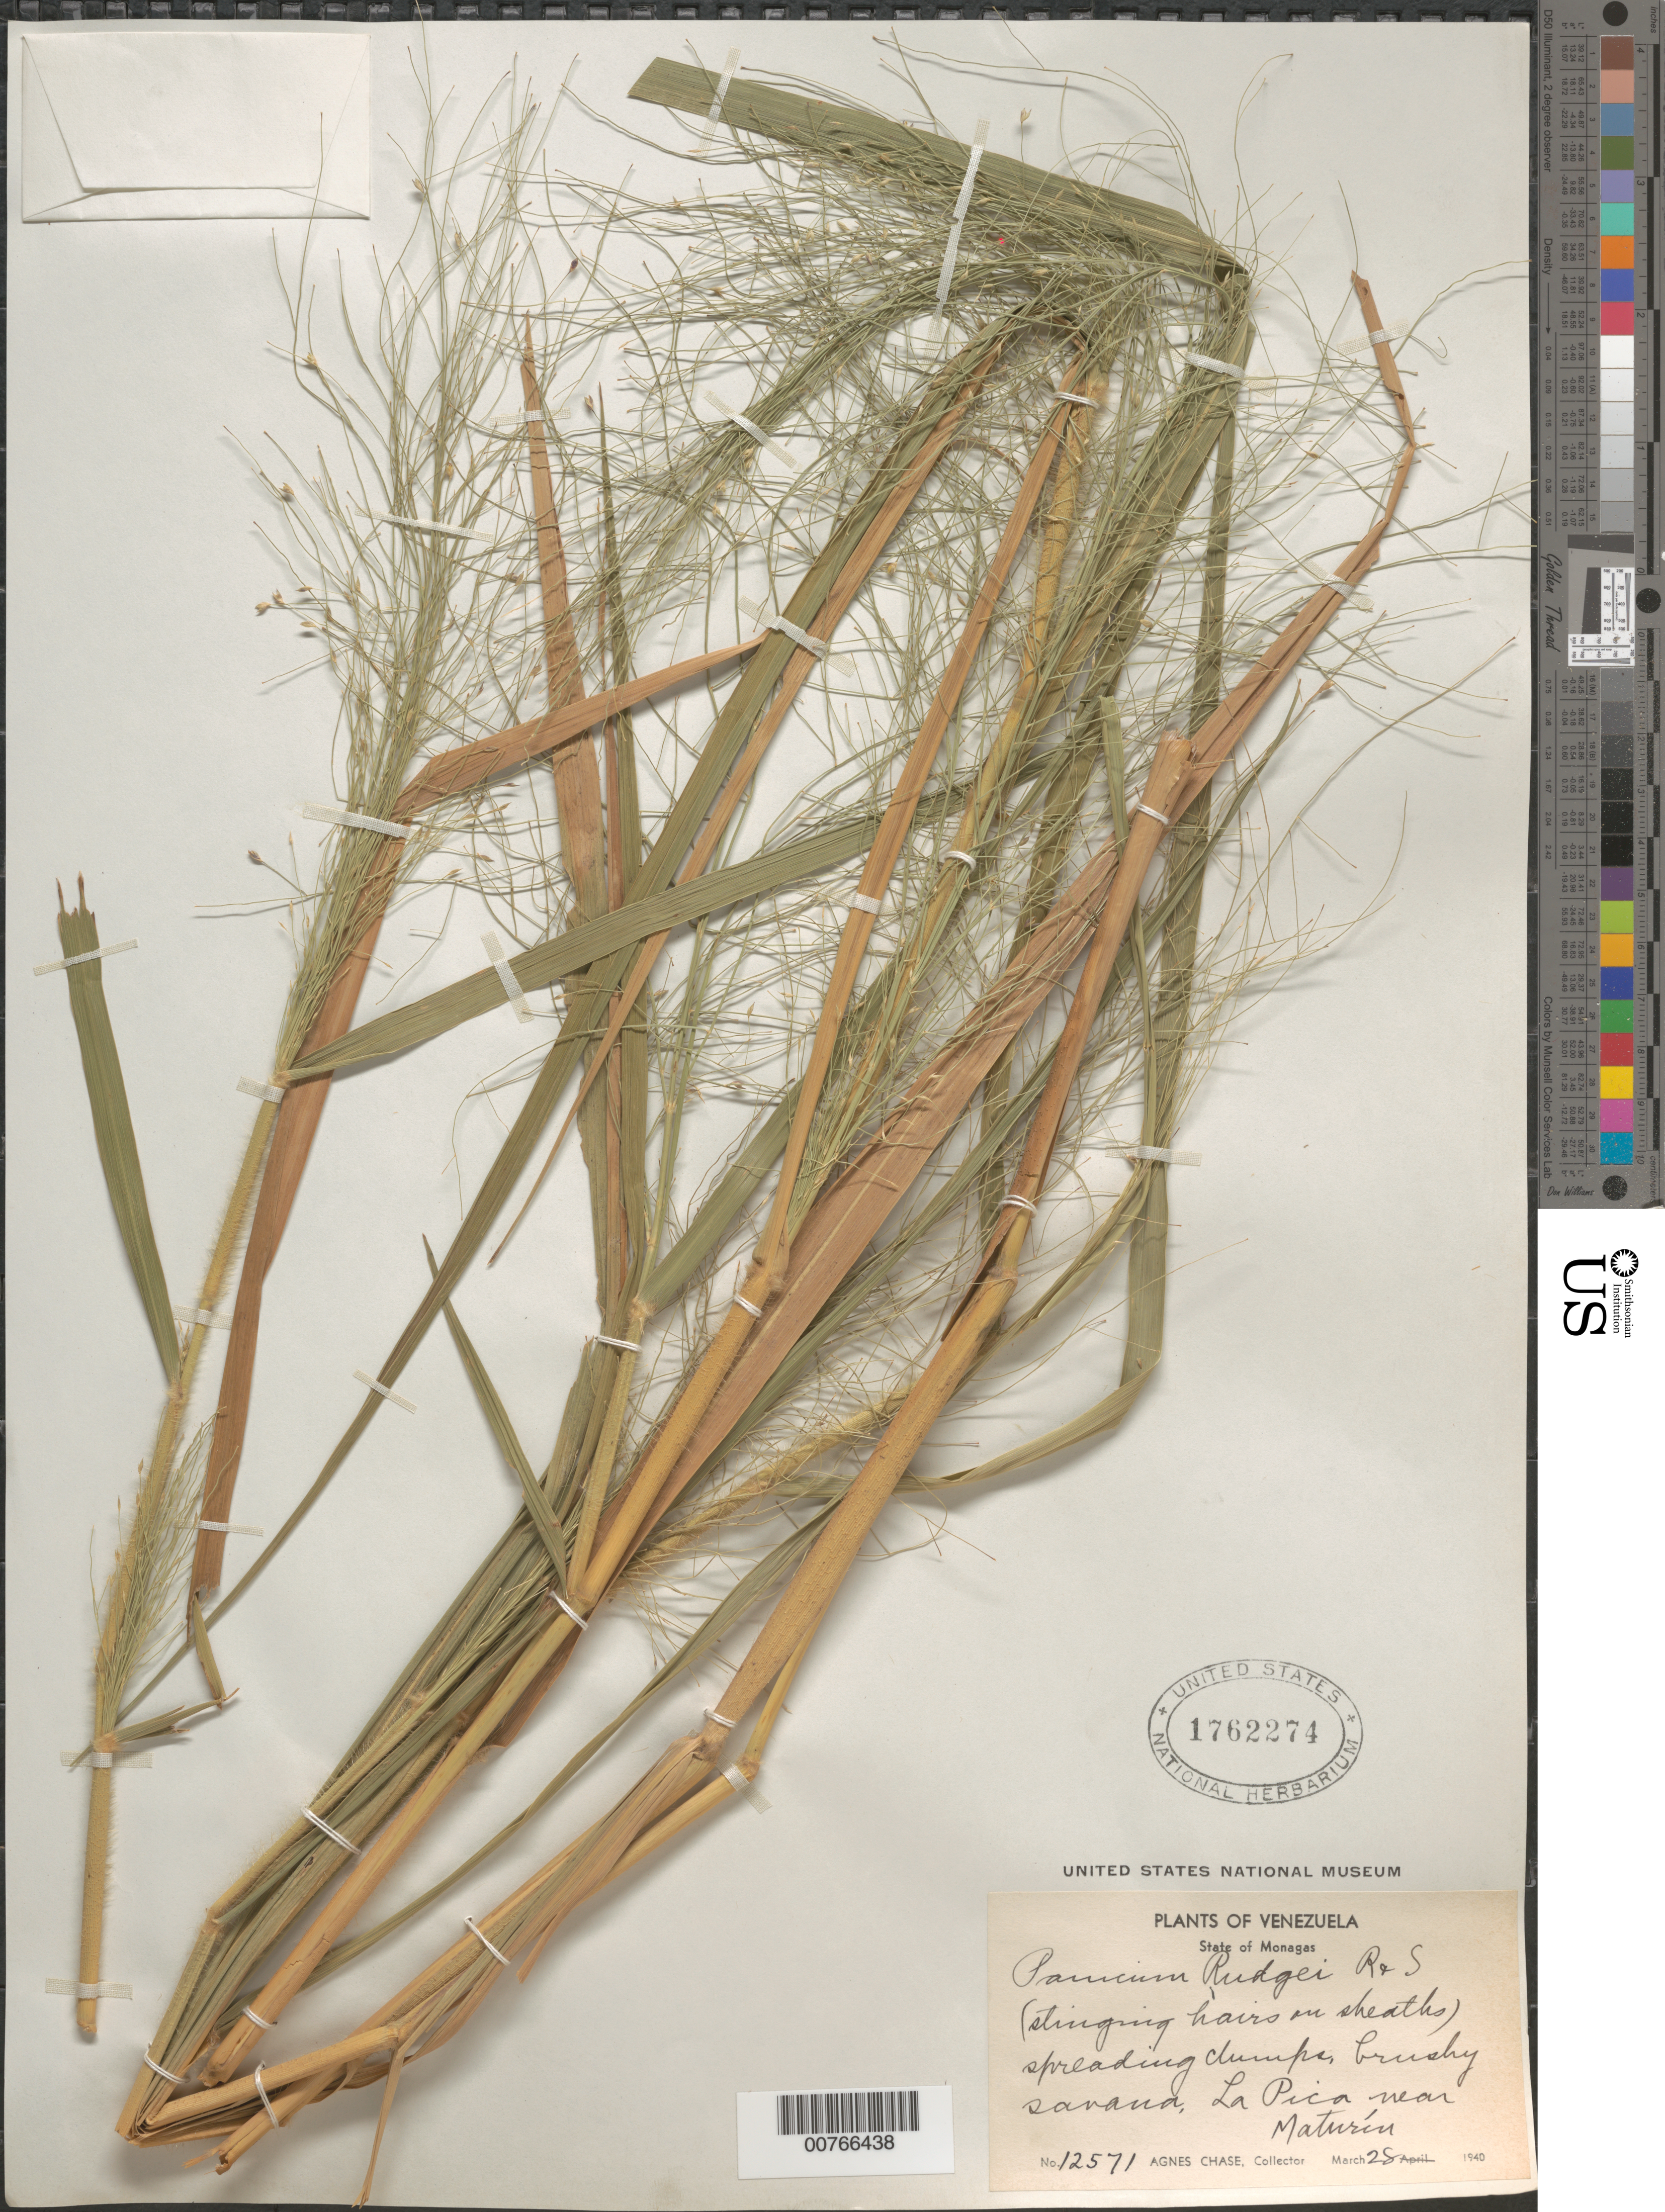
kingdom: Plantae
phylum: Tracheophyta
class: Liliopsida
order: Poales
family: Poaceae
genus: Panicum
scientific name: Panicum rudgei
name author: Roem. & Schult.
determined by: Chase, [M.] Agnes, (US)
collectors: A. Chase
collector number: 12571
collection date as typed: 28 Mar 1940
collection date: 1940-03-28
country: Venezuela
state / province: Monagas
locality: La Pica near Maturín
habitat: spreading clumps, brushy savanna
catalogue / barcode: US 1762274